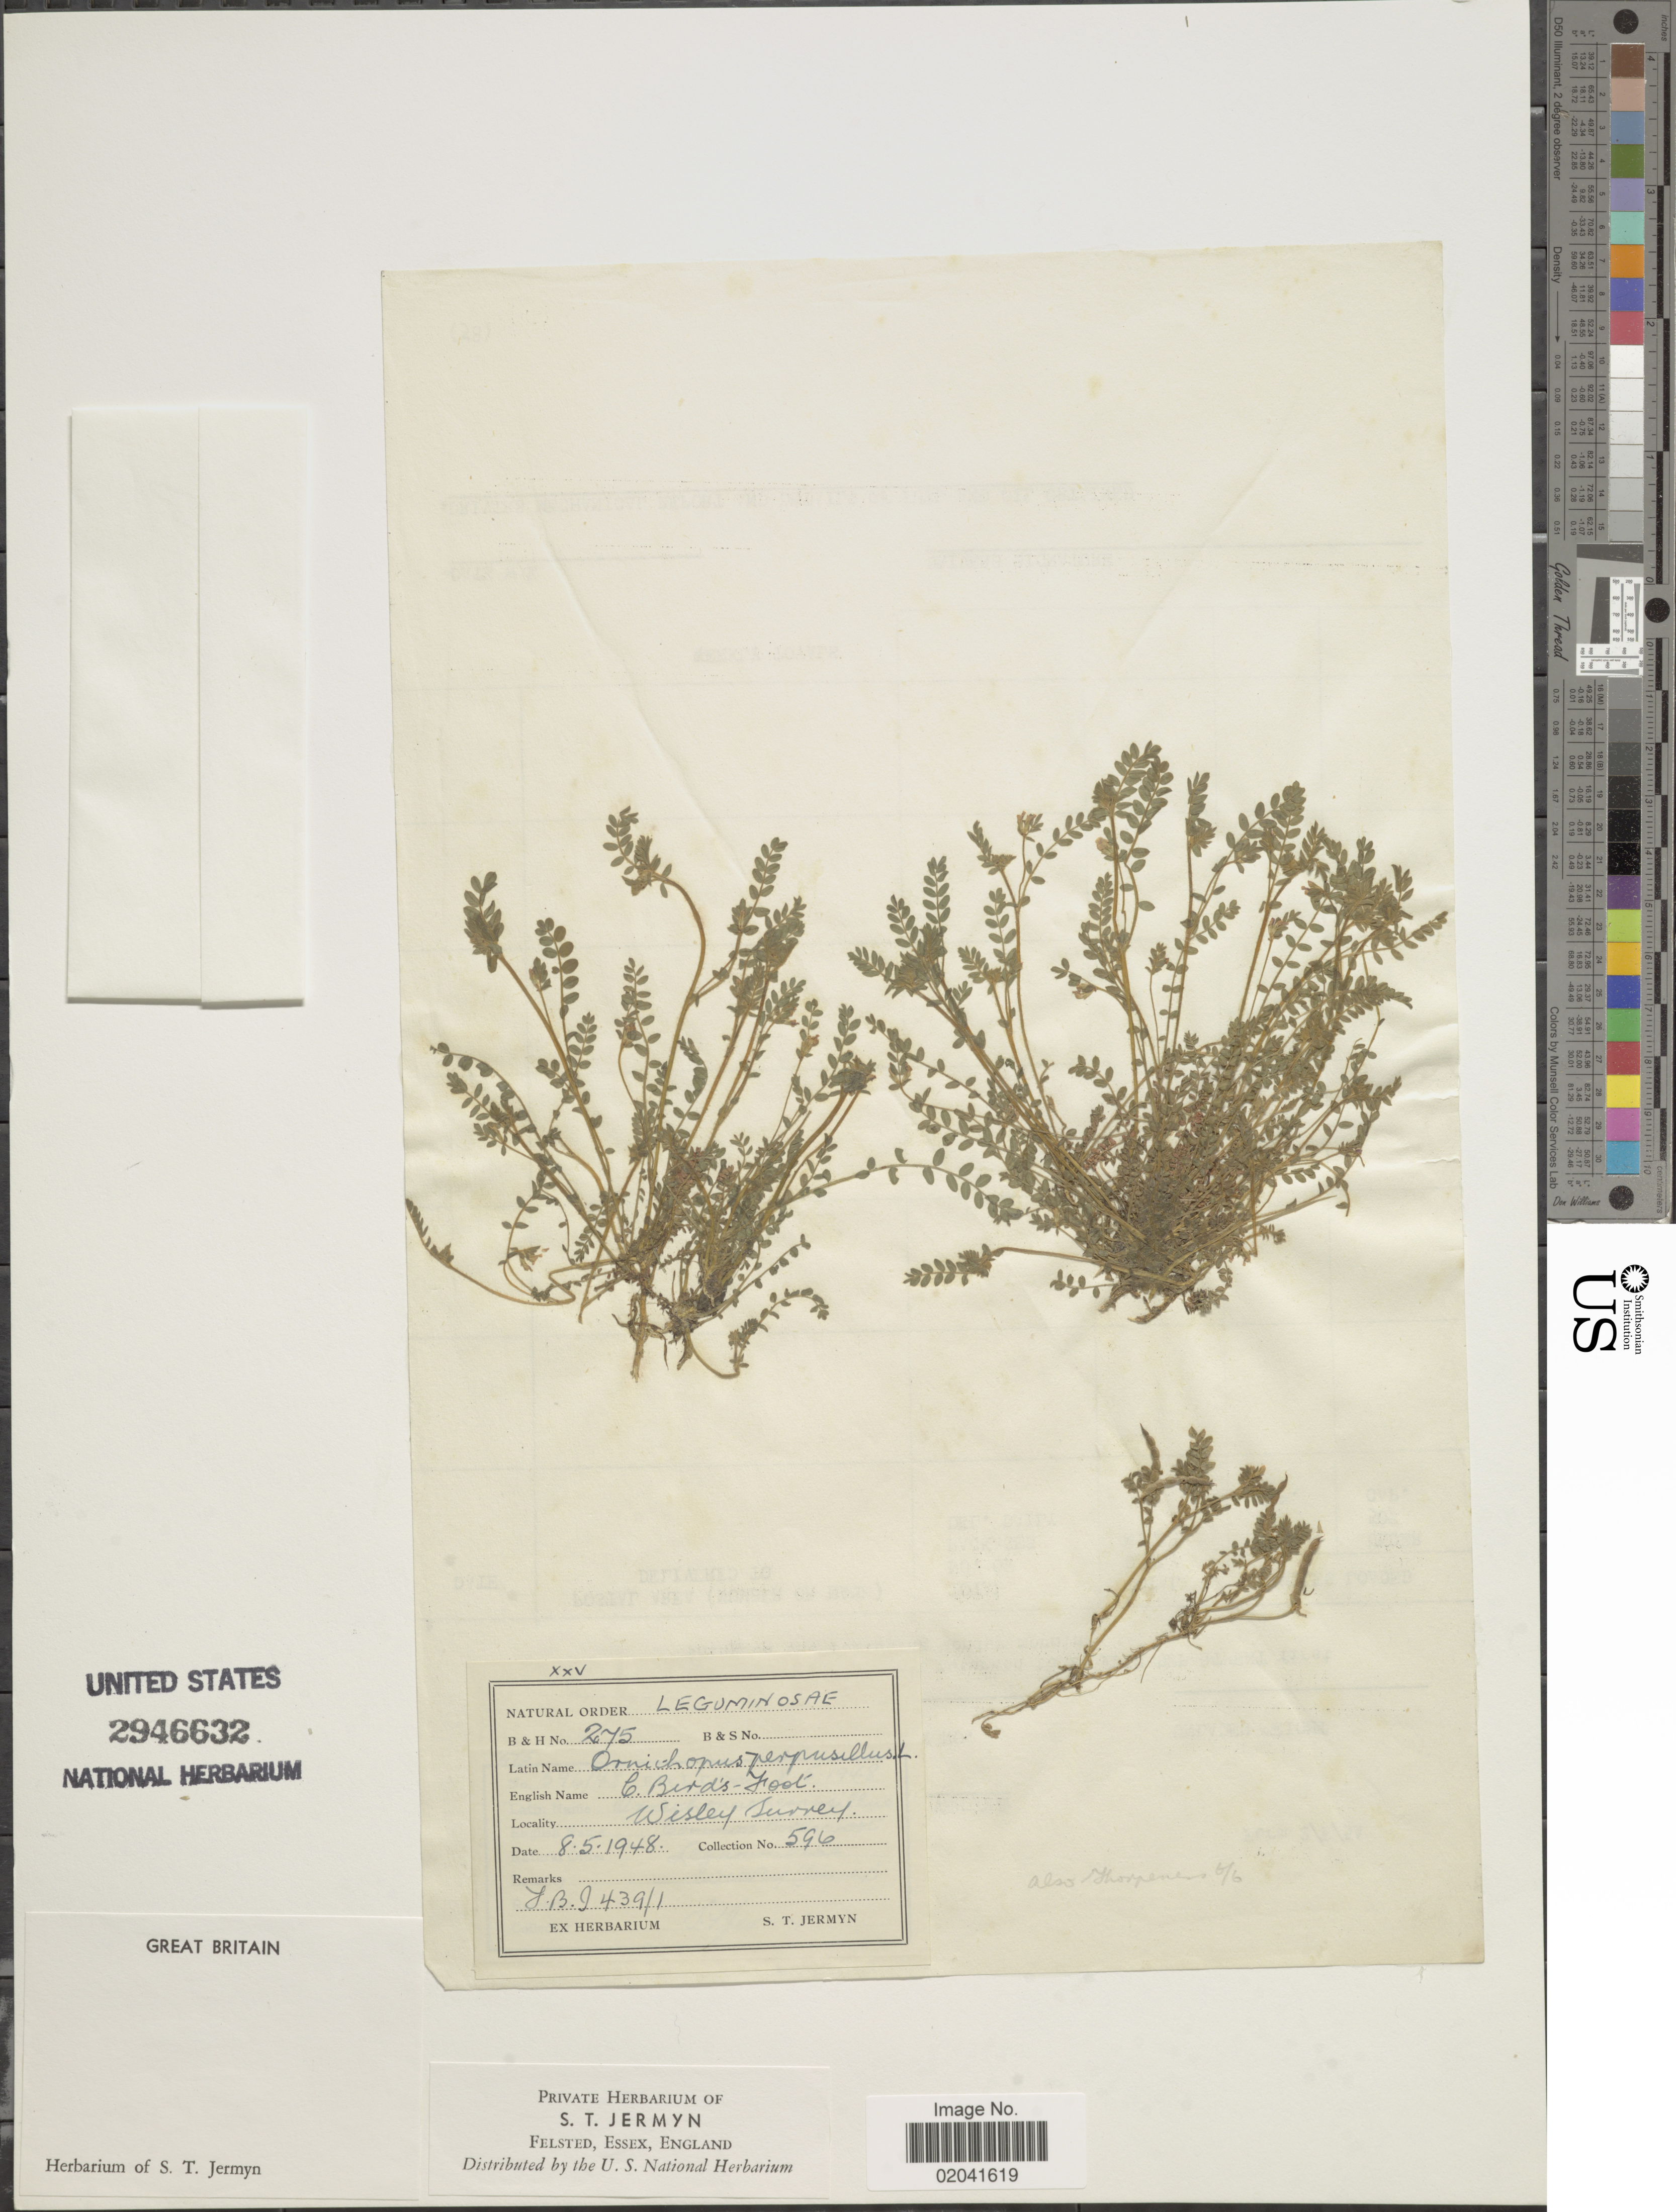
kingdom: Plantae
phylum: Tracheophyta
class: Magnoliopsida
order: Fabales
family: Fabaceae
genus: Ornithopus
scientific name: Ornithopus perpusillus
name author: L.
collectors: S. Jermyn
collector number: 596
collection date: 1948-05-08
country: United Kingdom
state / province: England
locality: Wisley Surrey, Great Britain.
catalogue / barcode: US 2946632